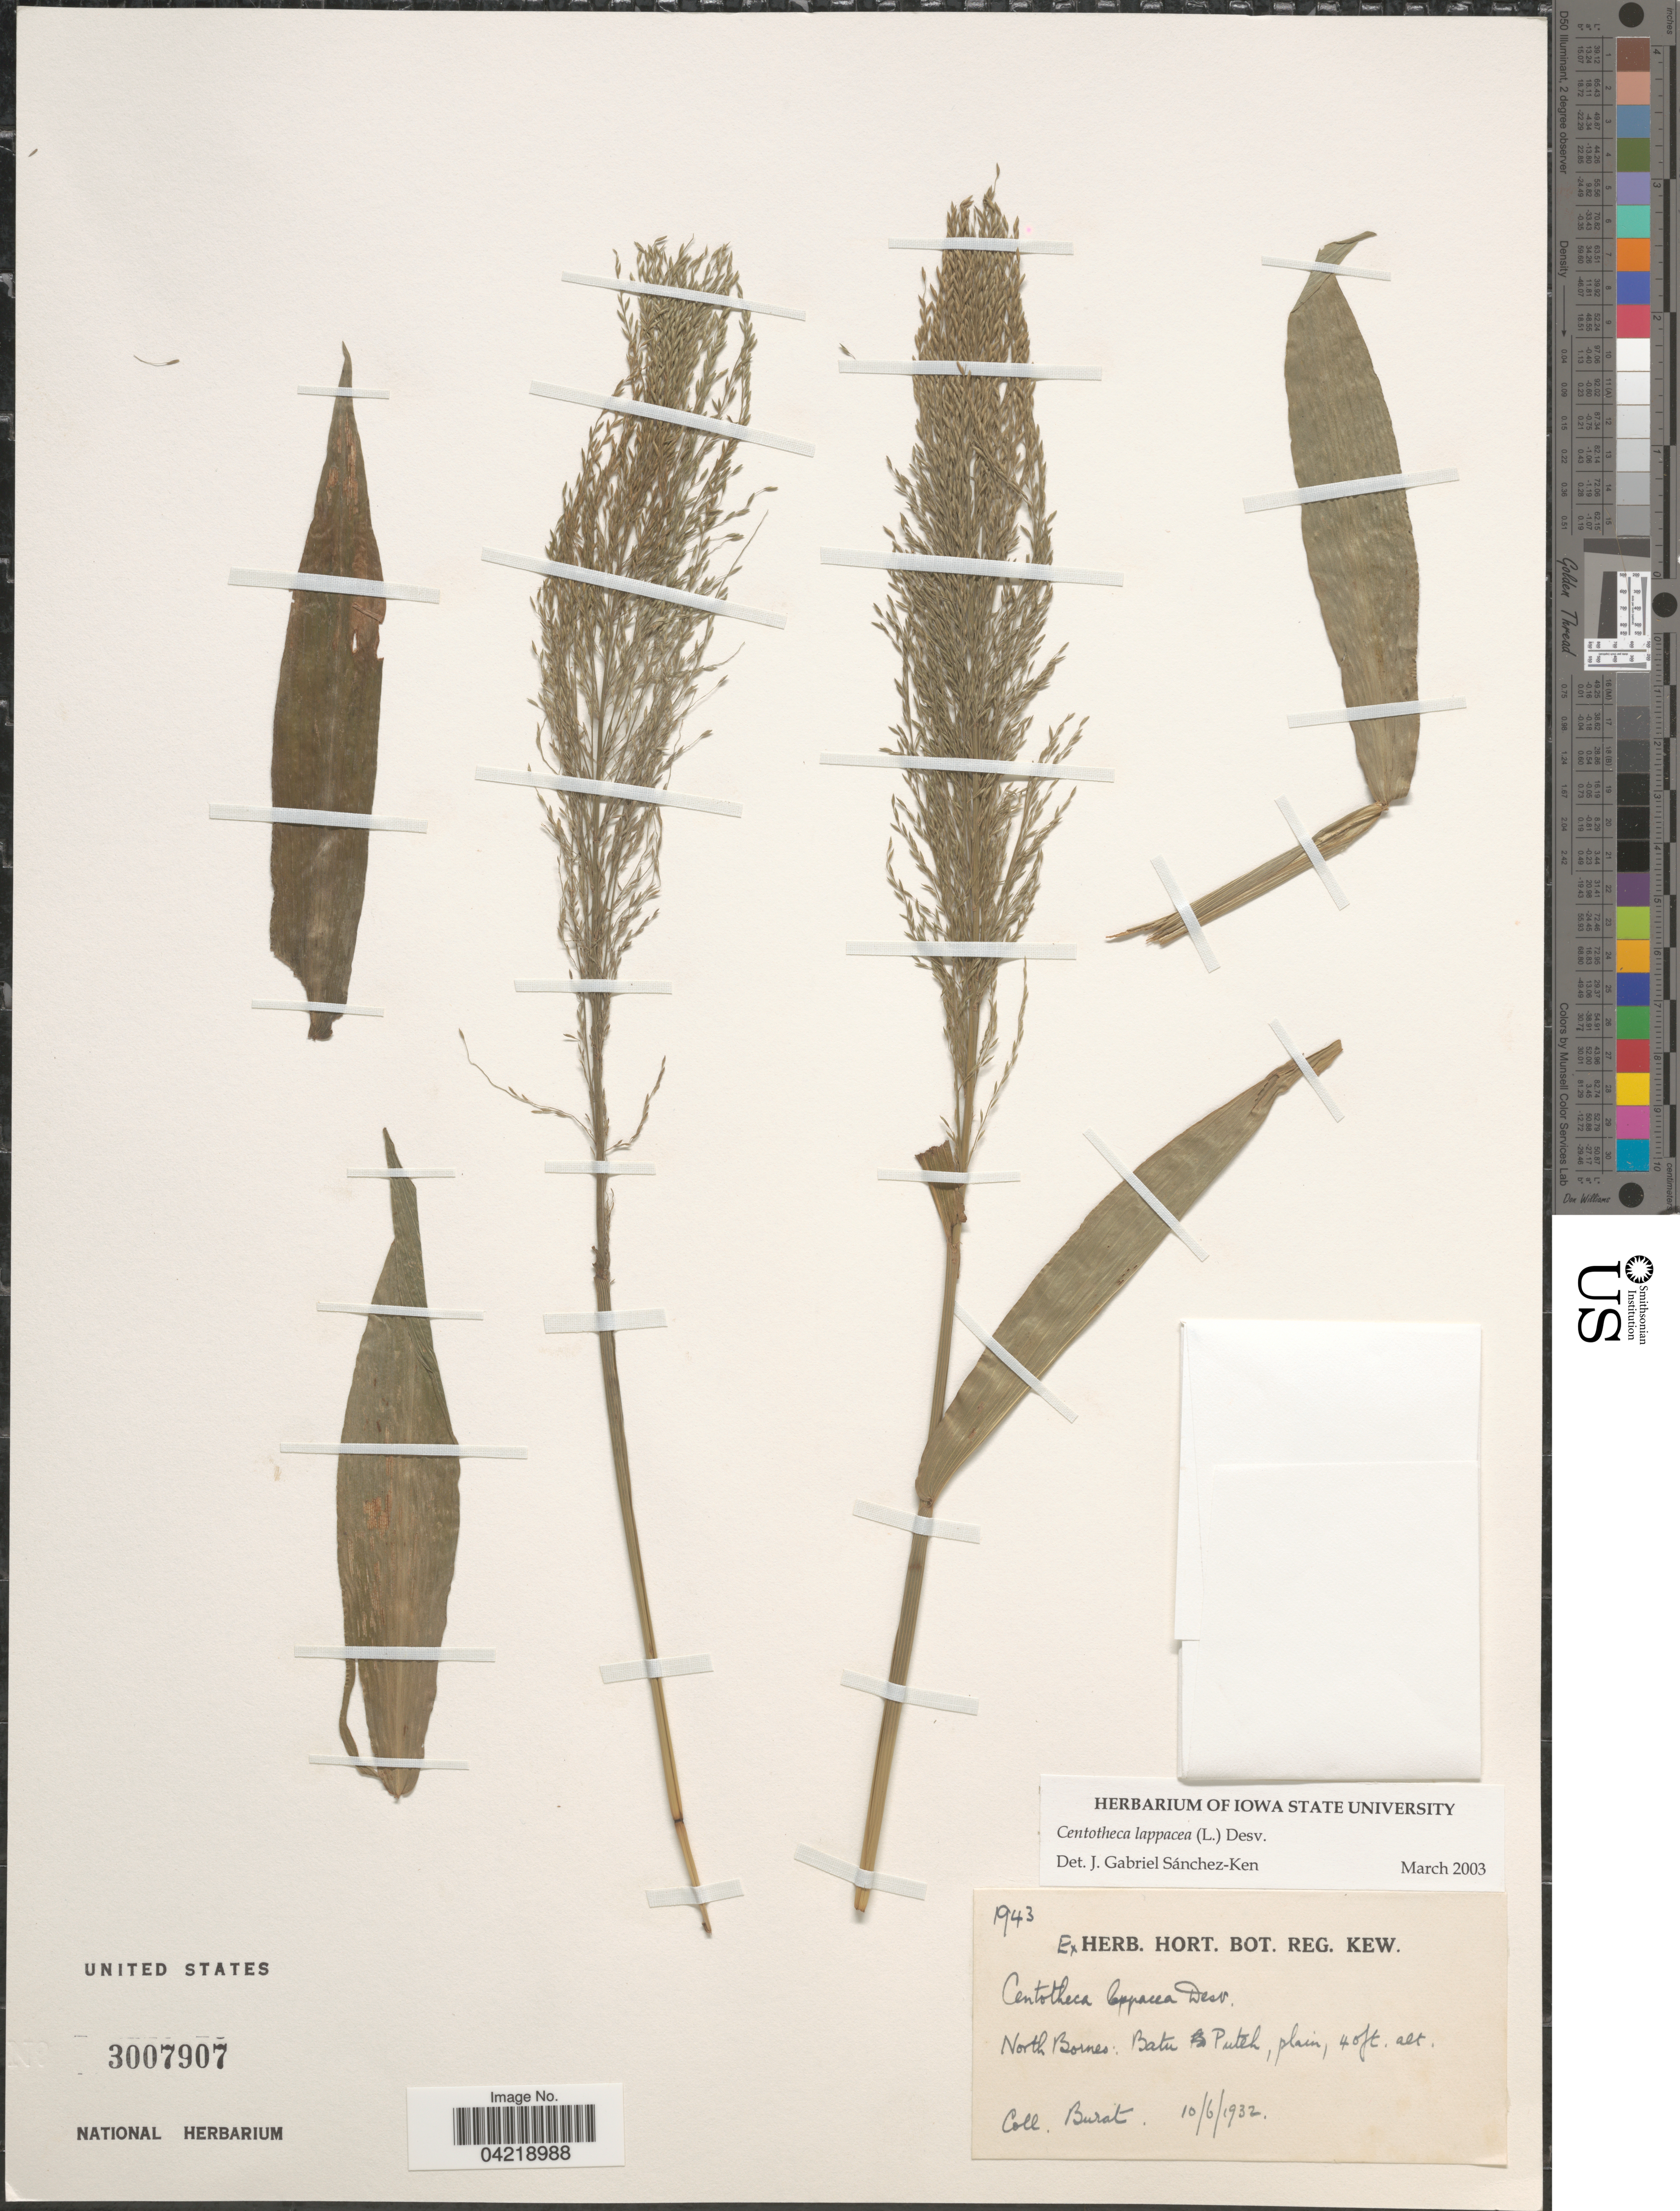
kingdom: Plantae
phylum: Tracheophyta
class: Liliopsida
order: Poales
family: Poaceae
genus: Centotheca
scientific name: Centotheca lappacea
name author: (L.) Desv.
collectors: Burat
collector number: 1943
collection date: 1932-06-10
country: Malaysia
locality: North Borneo: Batu Puteh, plain.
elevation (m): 12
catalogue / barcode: US 3007907